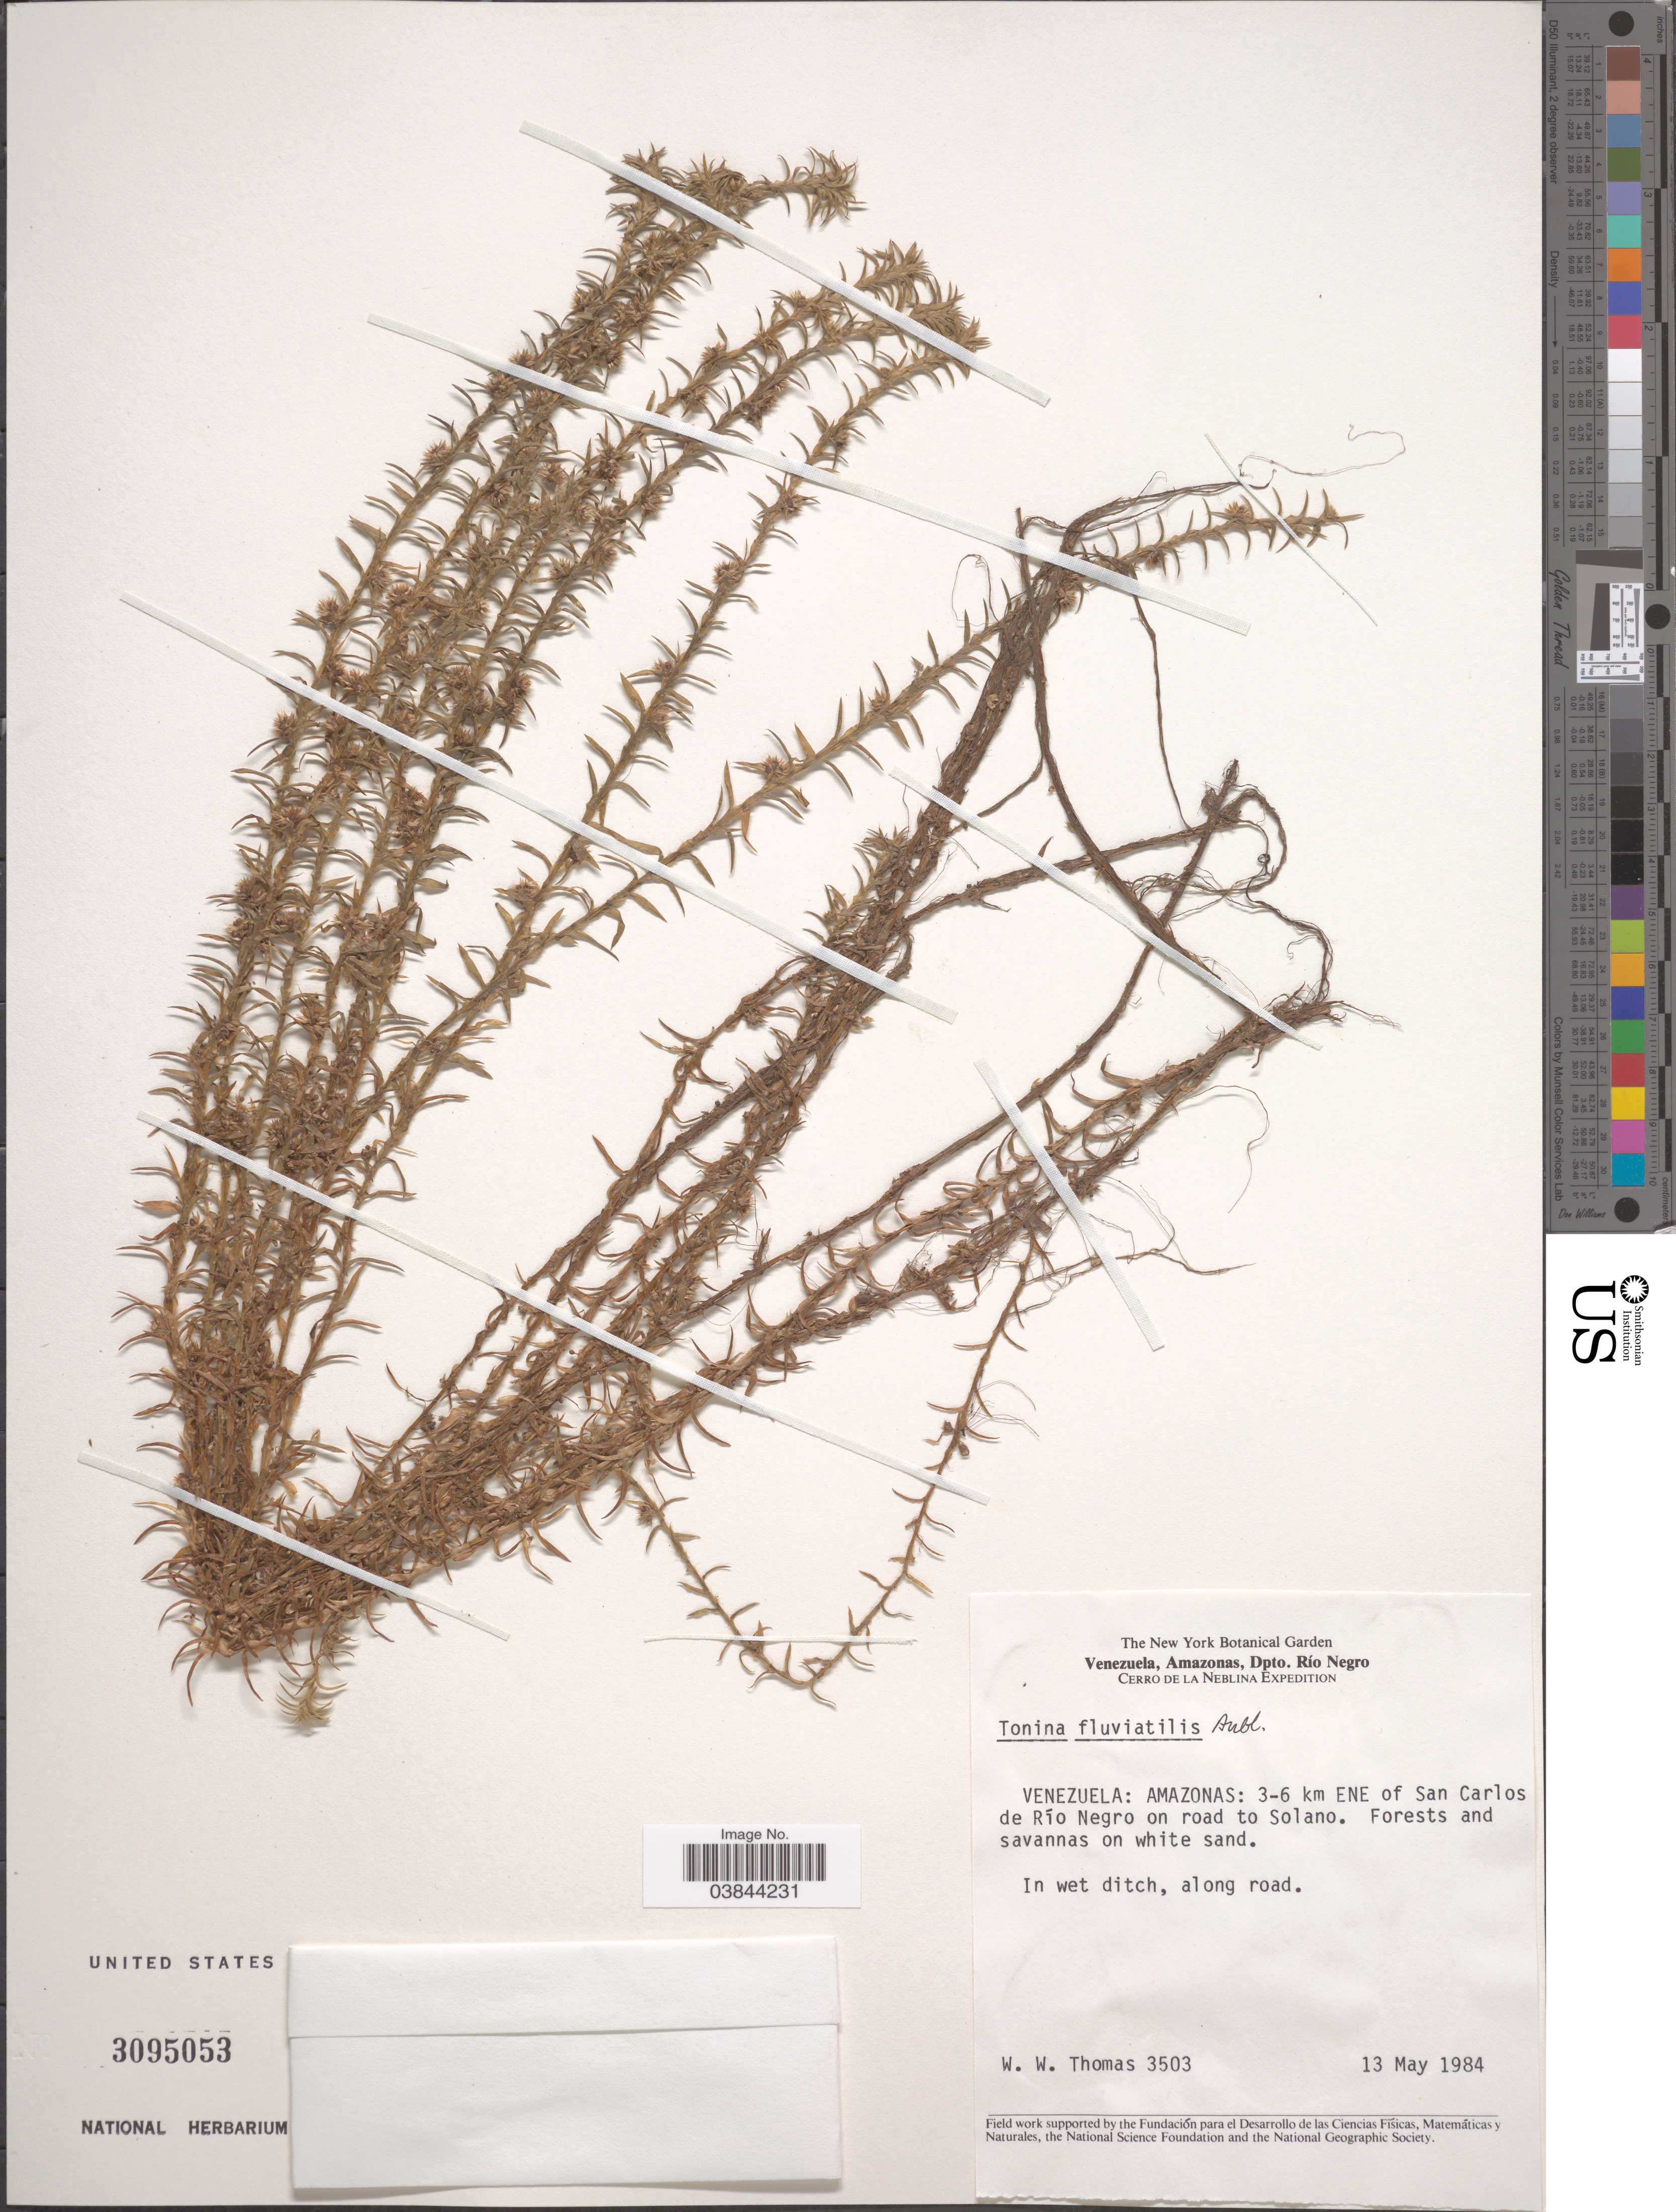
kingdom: Plantae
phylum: Tracheophyta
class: Liliopsida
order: Poales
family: Eriocaulaceae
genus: Tonina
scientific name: Tonina fluviatilis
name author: Aubl.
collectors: W. Thomas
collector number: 3503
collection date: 1984-05-13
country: Venezuela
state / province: Amazonas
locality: Dpto. Río Negro. Cerro de La Neblina. 3-6 km ENE of San Carlos de Río Negro on road to Solano.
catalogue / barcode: US 3095053